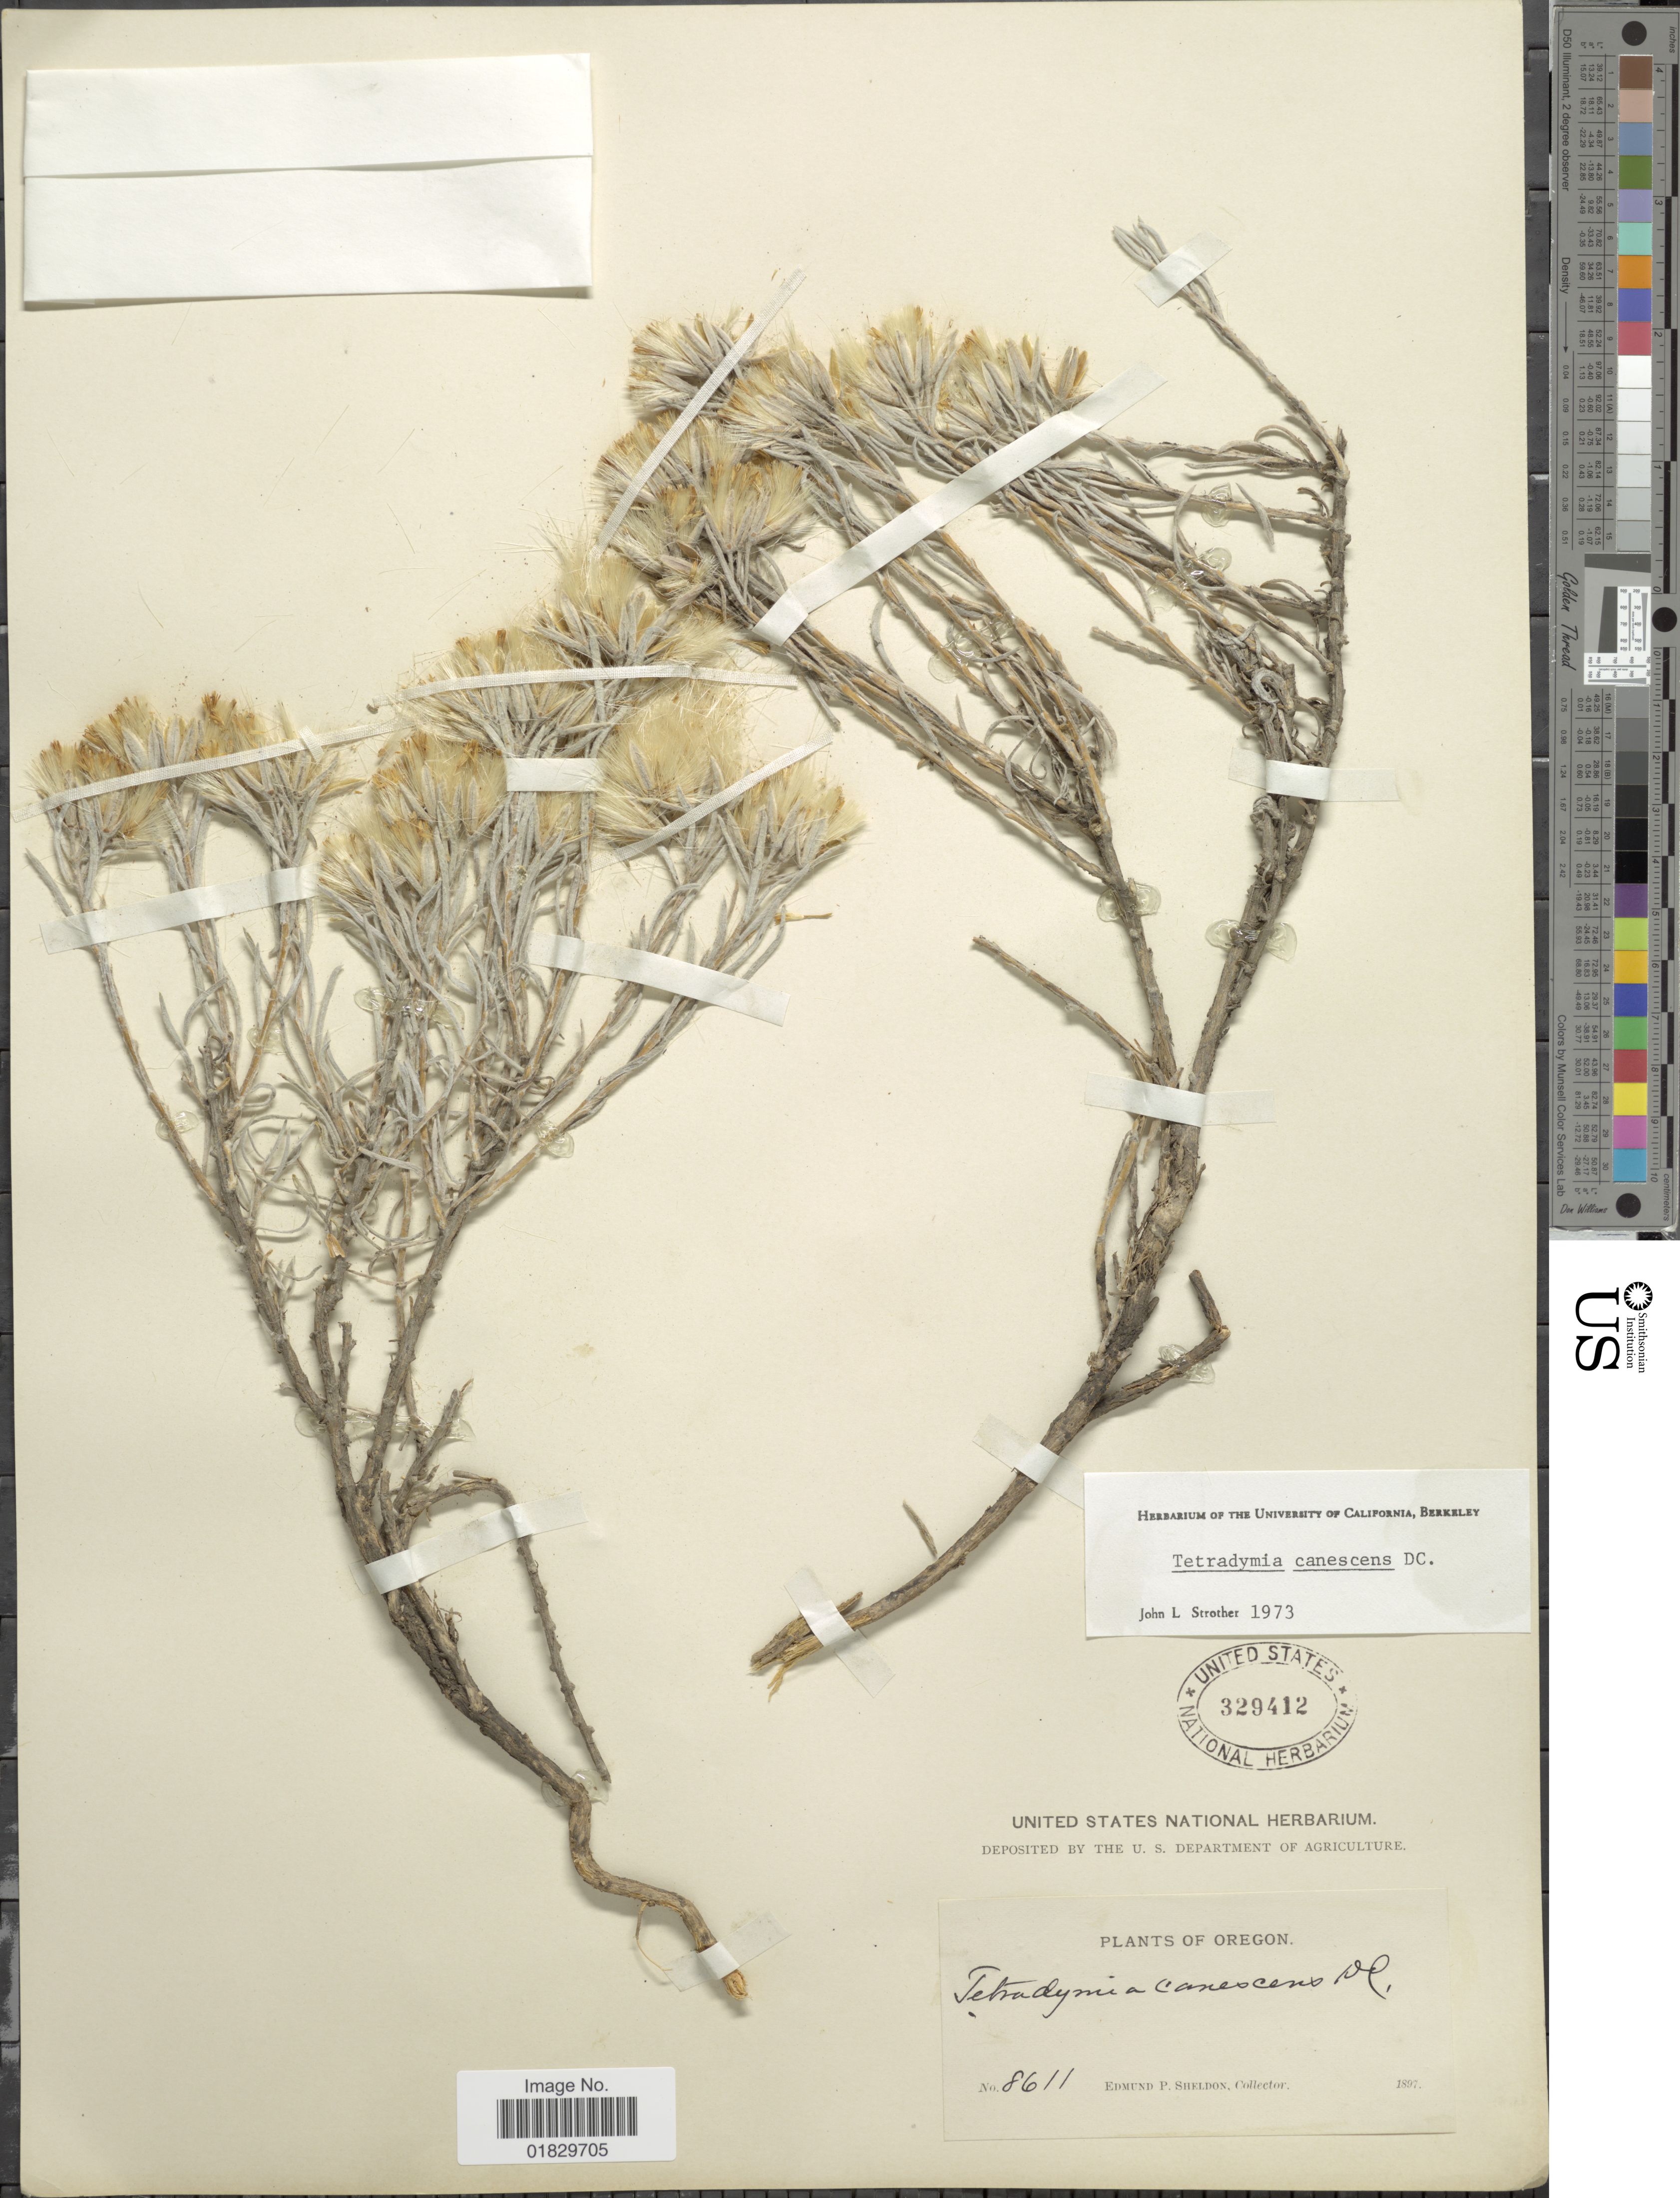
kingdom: Plantae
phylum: Tracheophyta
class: Magnoliopsida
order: Asterales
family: Asteraceae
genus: Tetradymia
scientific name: Tetradymia canescens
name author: DC.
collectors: E. P. Sheldon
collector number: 8611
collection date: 1897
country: United States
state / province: Oregon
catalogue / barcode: US 329412